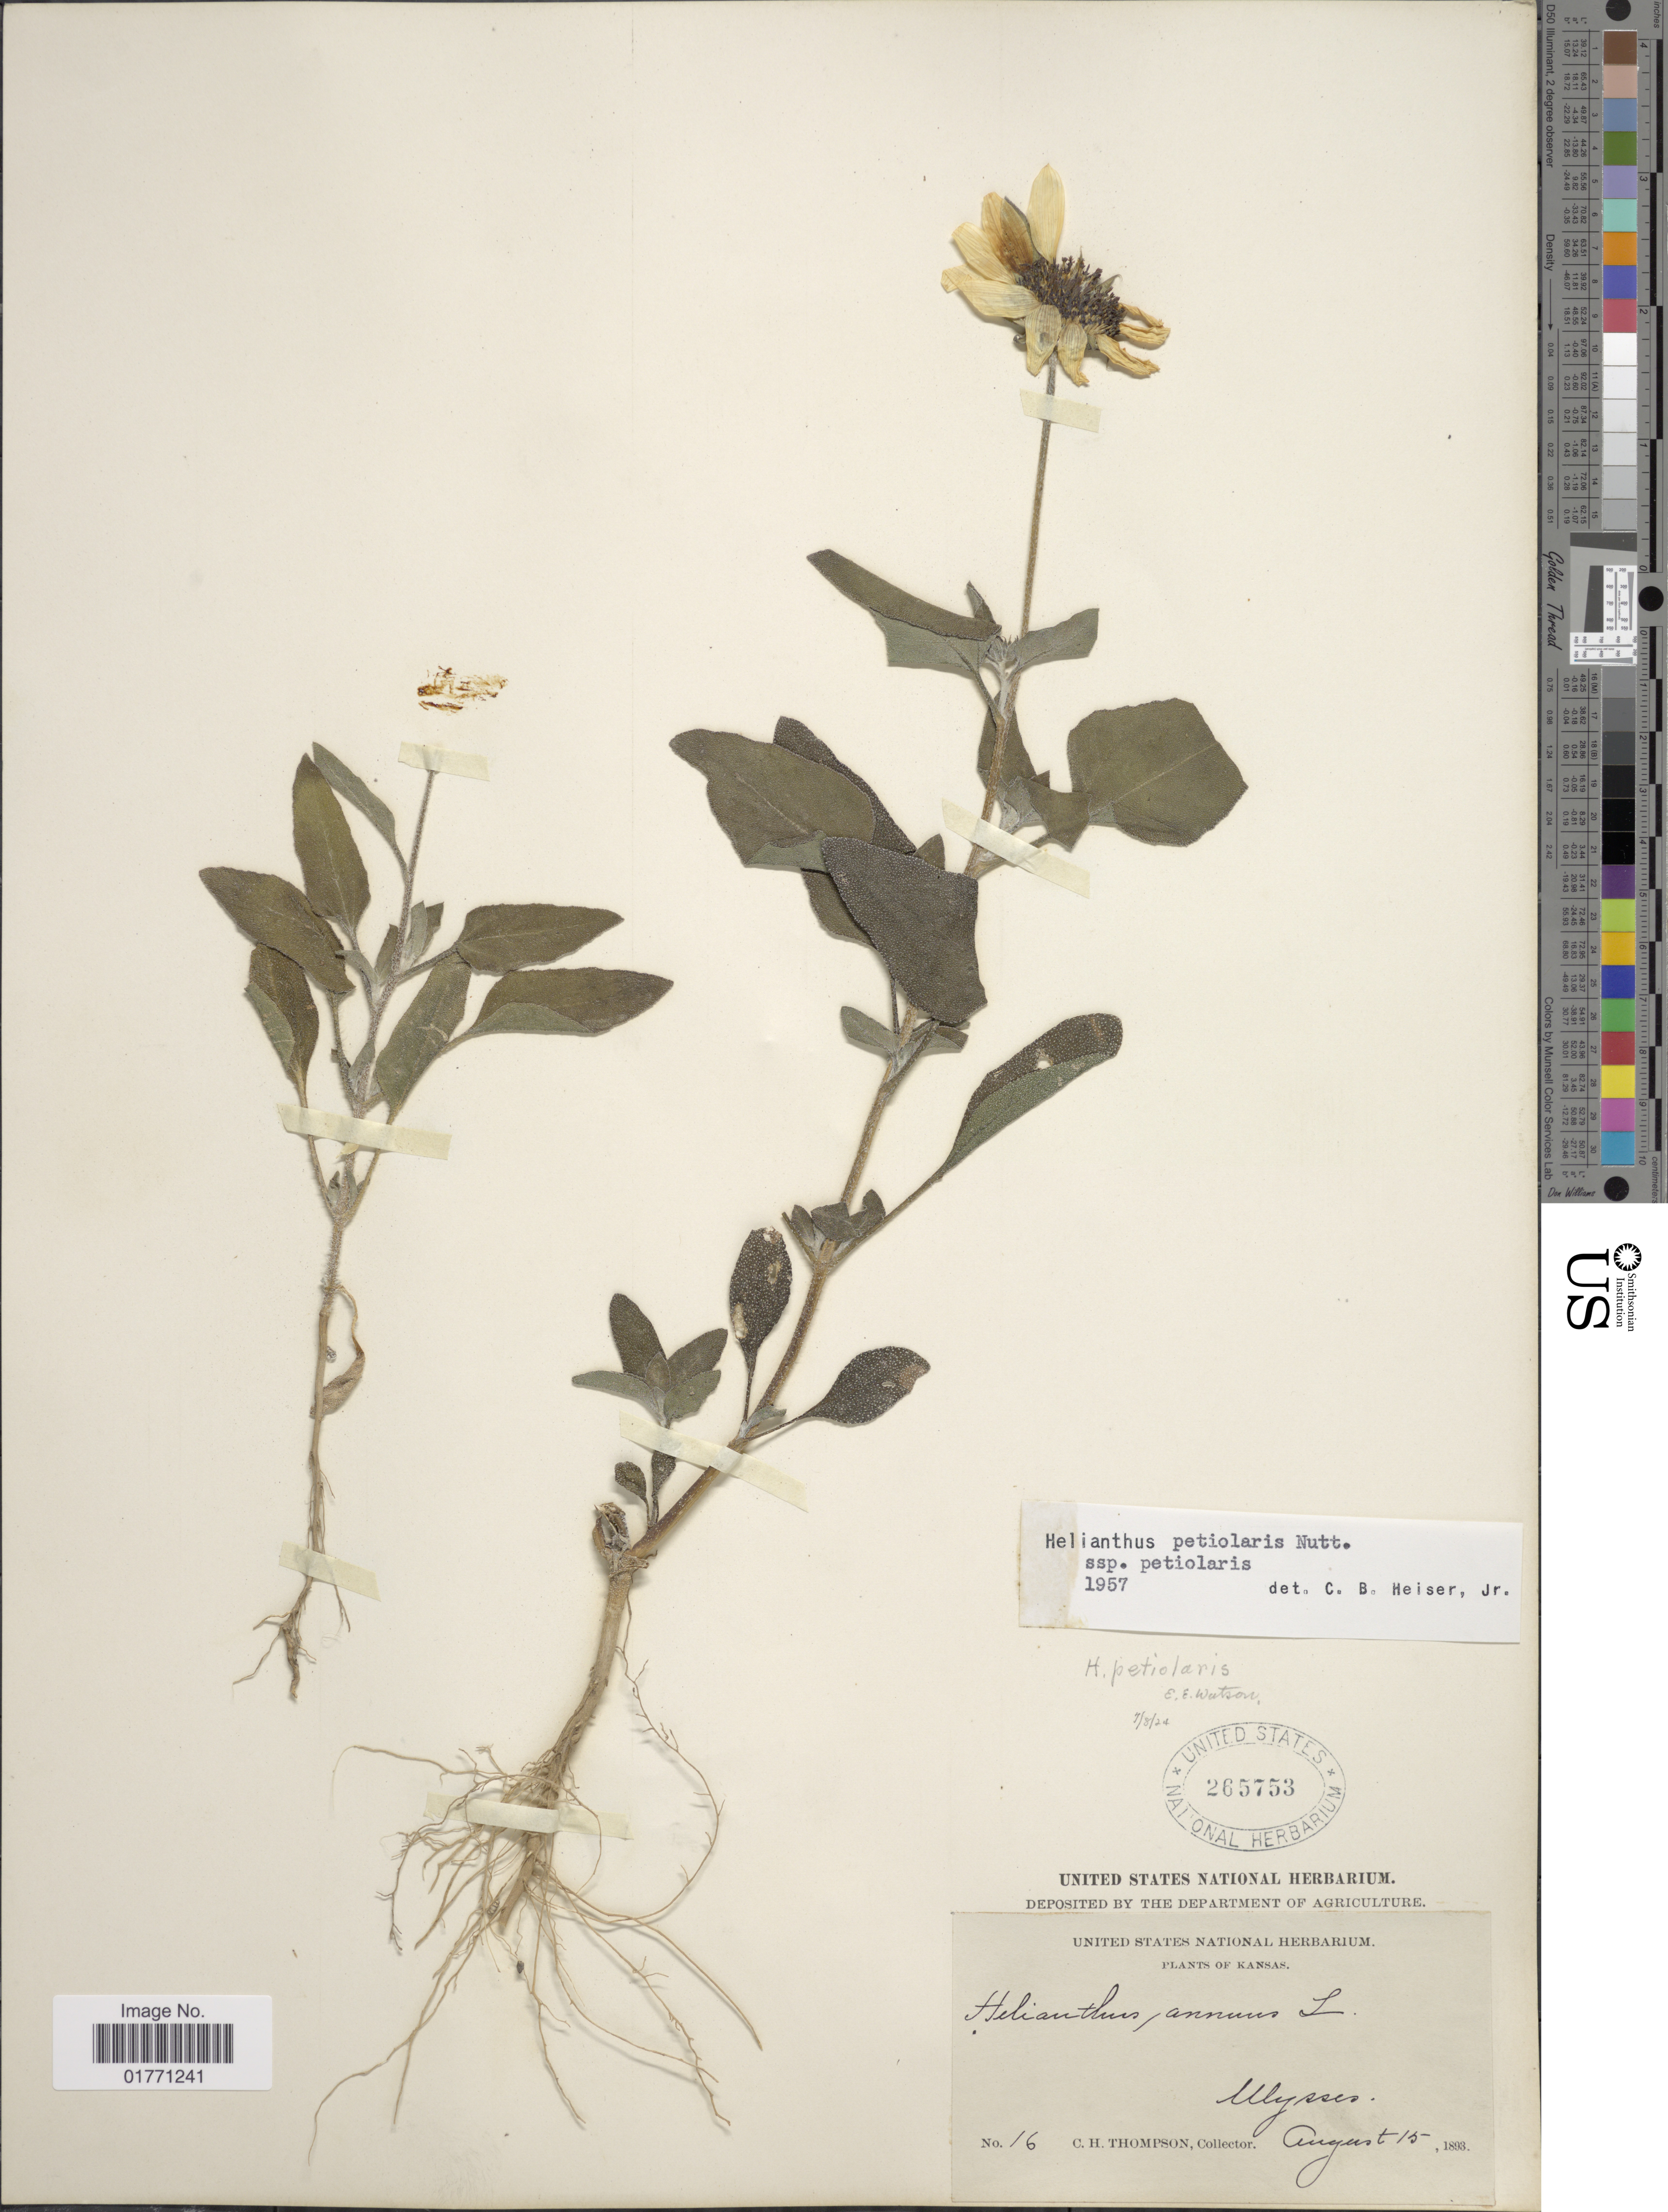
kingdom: Plantae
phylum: Tracheophyta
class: Magnoliopsida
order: Asterales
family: Asteraceae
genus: Helianthus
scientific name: Helianthus petiolaris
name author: Nutt.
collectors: C. H. Thompson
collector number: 16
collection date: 1893-08-15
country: United States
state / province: Kansas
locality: Ulysses.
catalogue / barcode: US 265753